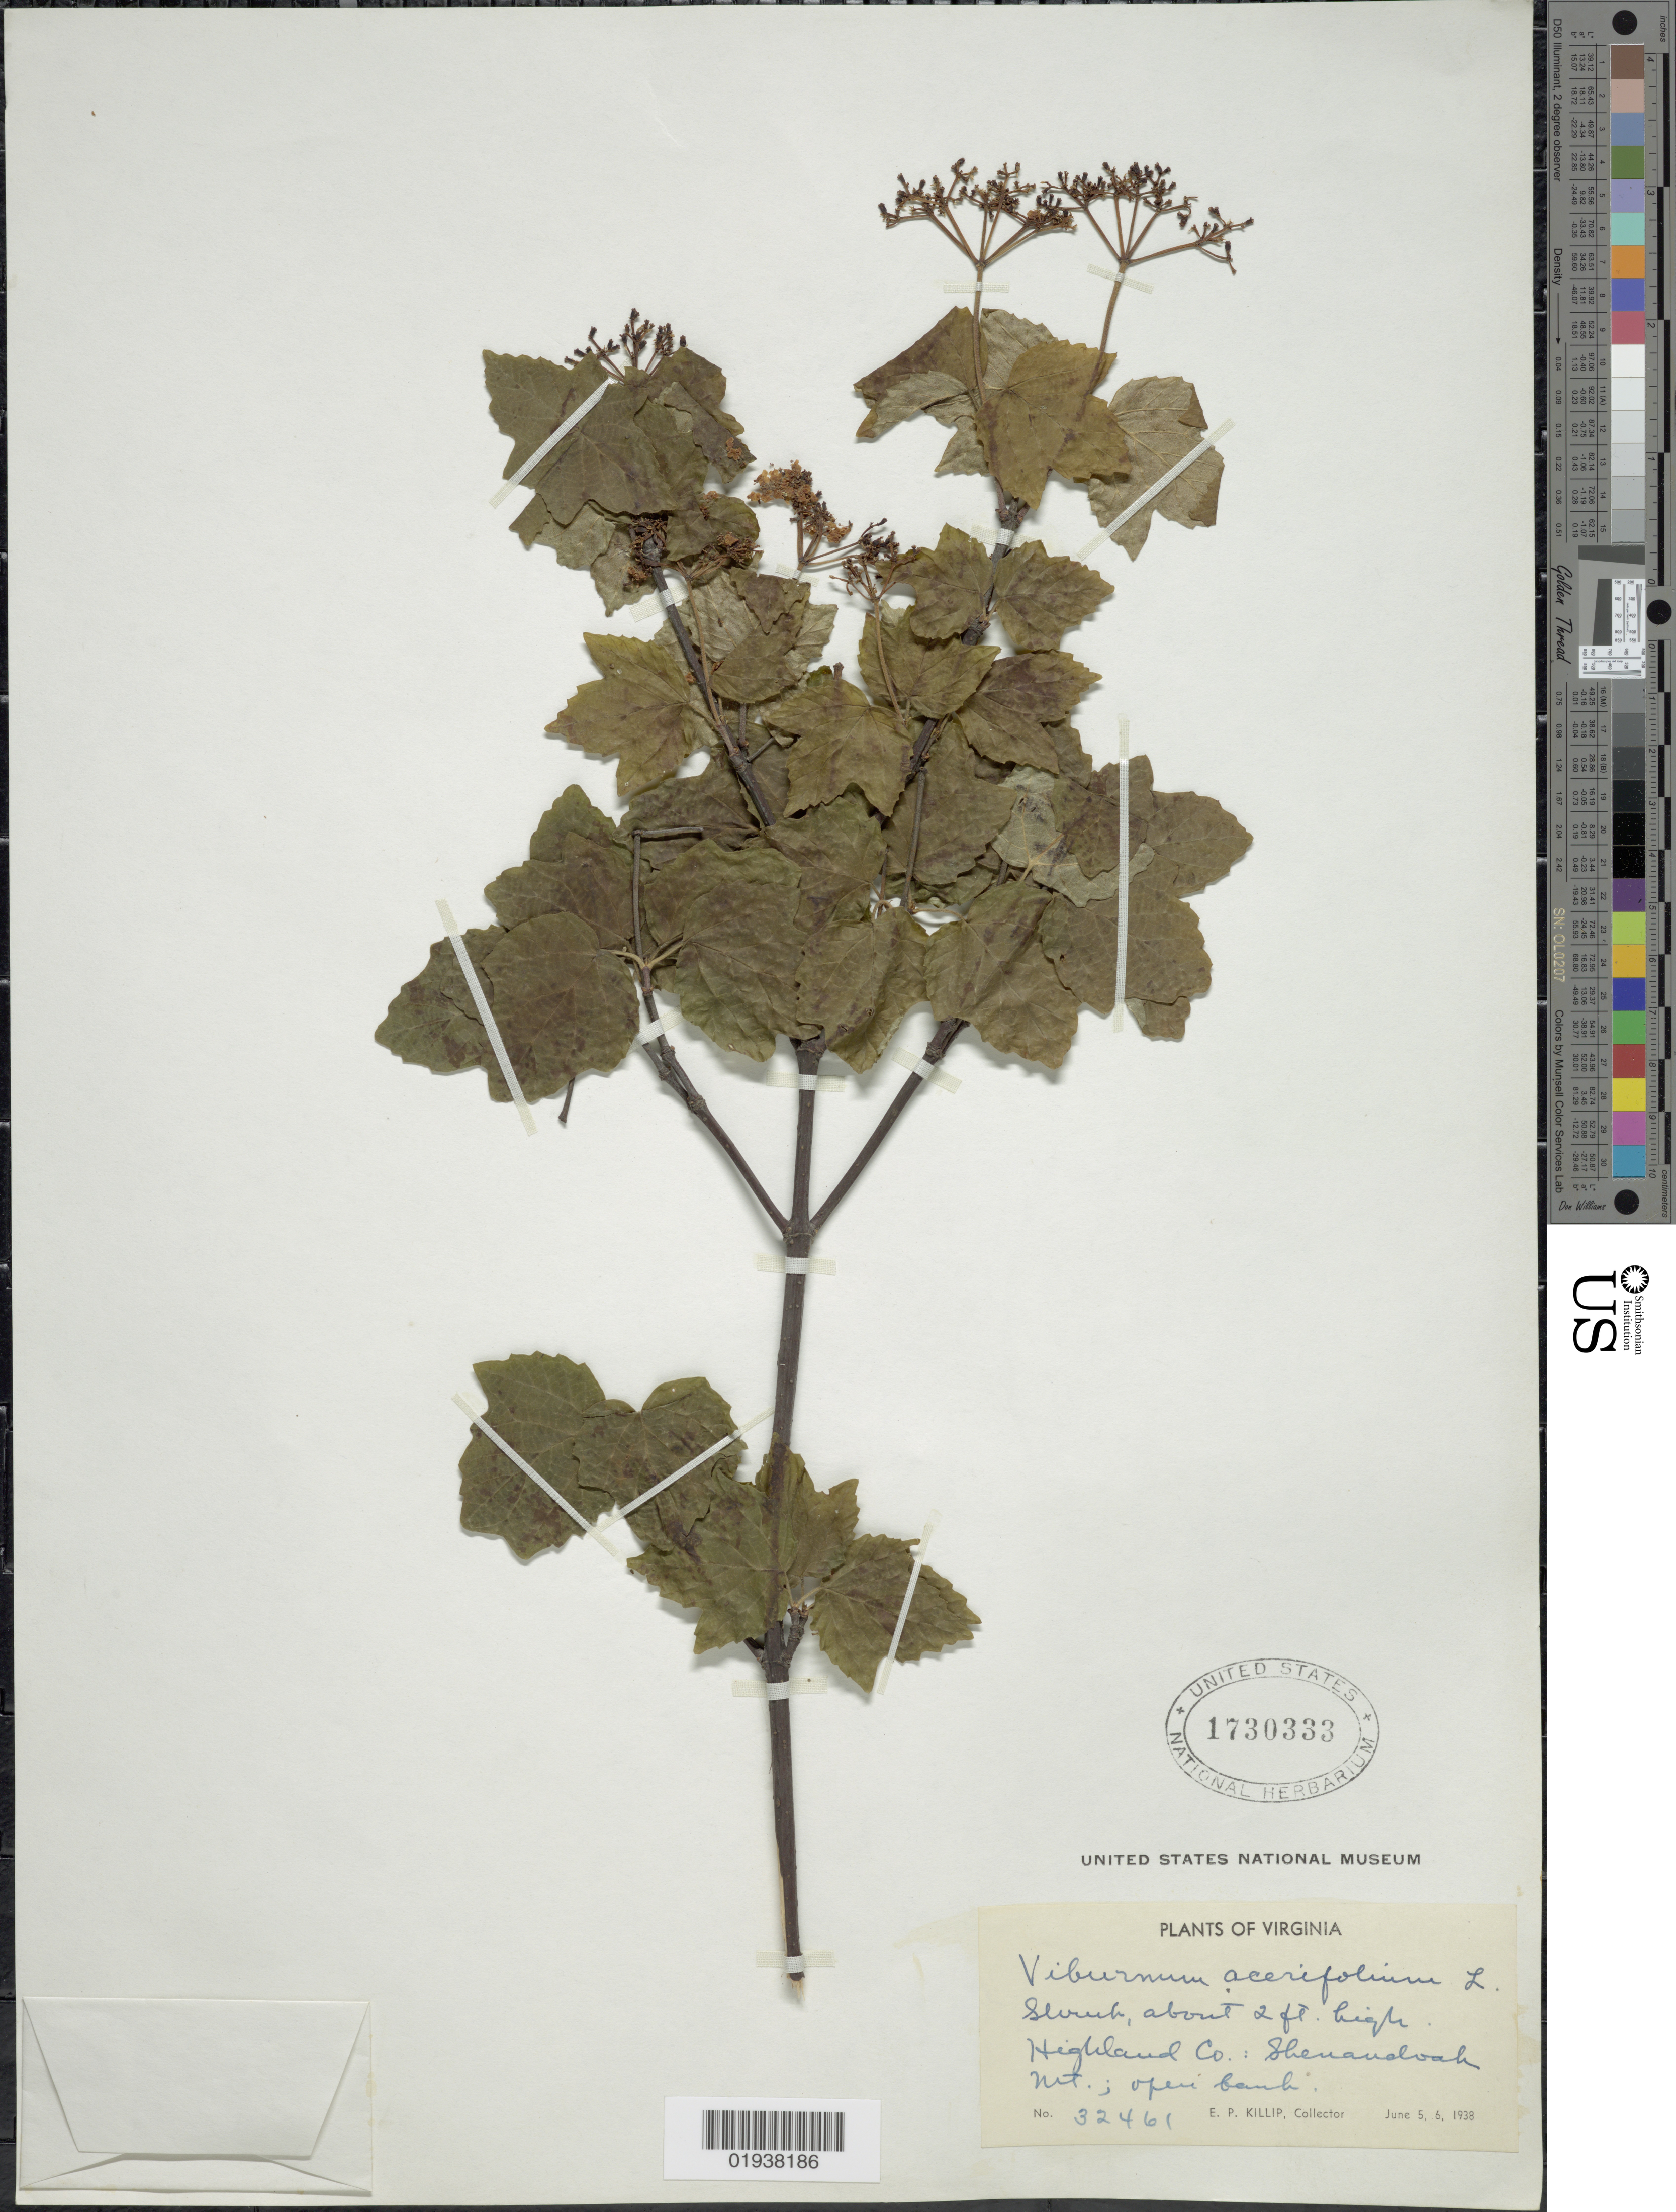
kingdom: Plantae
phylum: Tracheophyta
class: Magnoliopsida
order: Dipsacales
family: Viburnaceae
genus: Viburnum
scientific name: Viburnum acerifolium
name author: L.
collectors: E. P. Killip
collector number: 32461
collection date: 1938-06-05/1938-06-06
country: United States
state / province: Virginia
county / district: Highland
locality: Shenandoah Mt.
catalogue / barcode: US 1730333